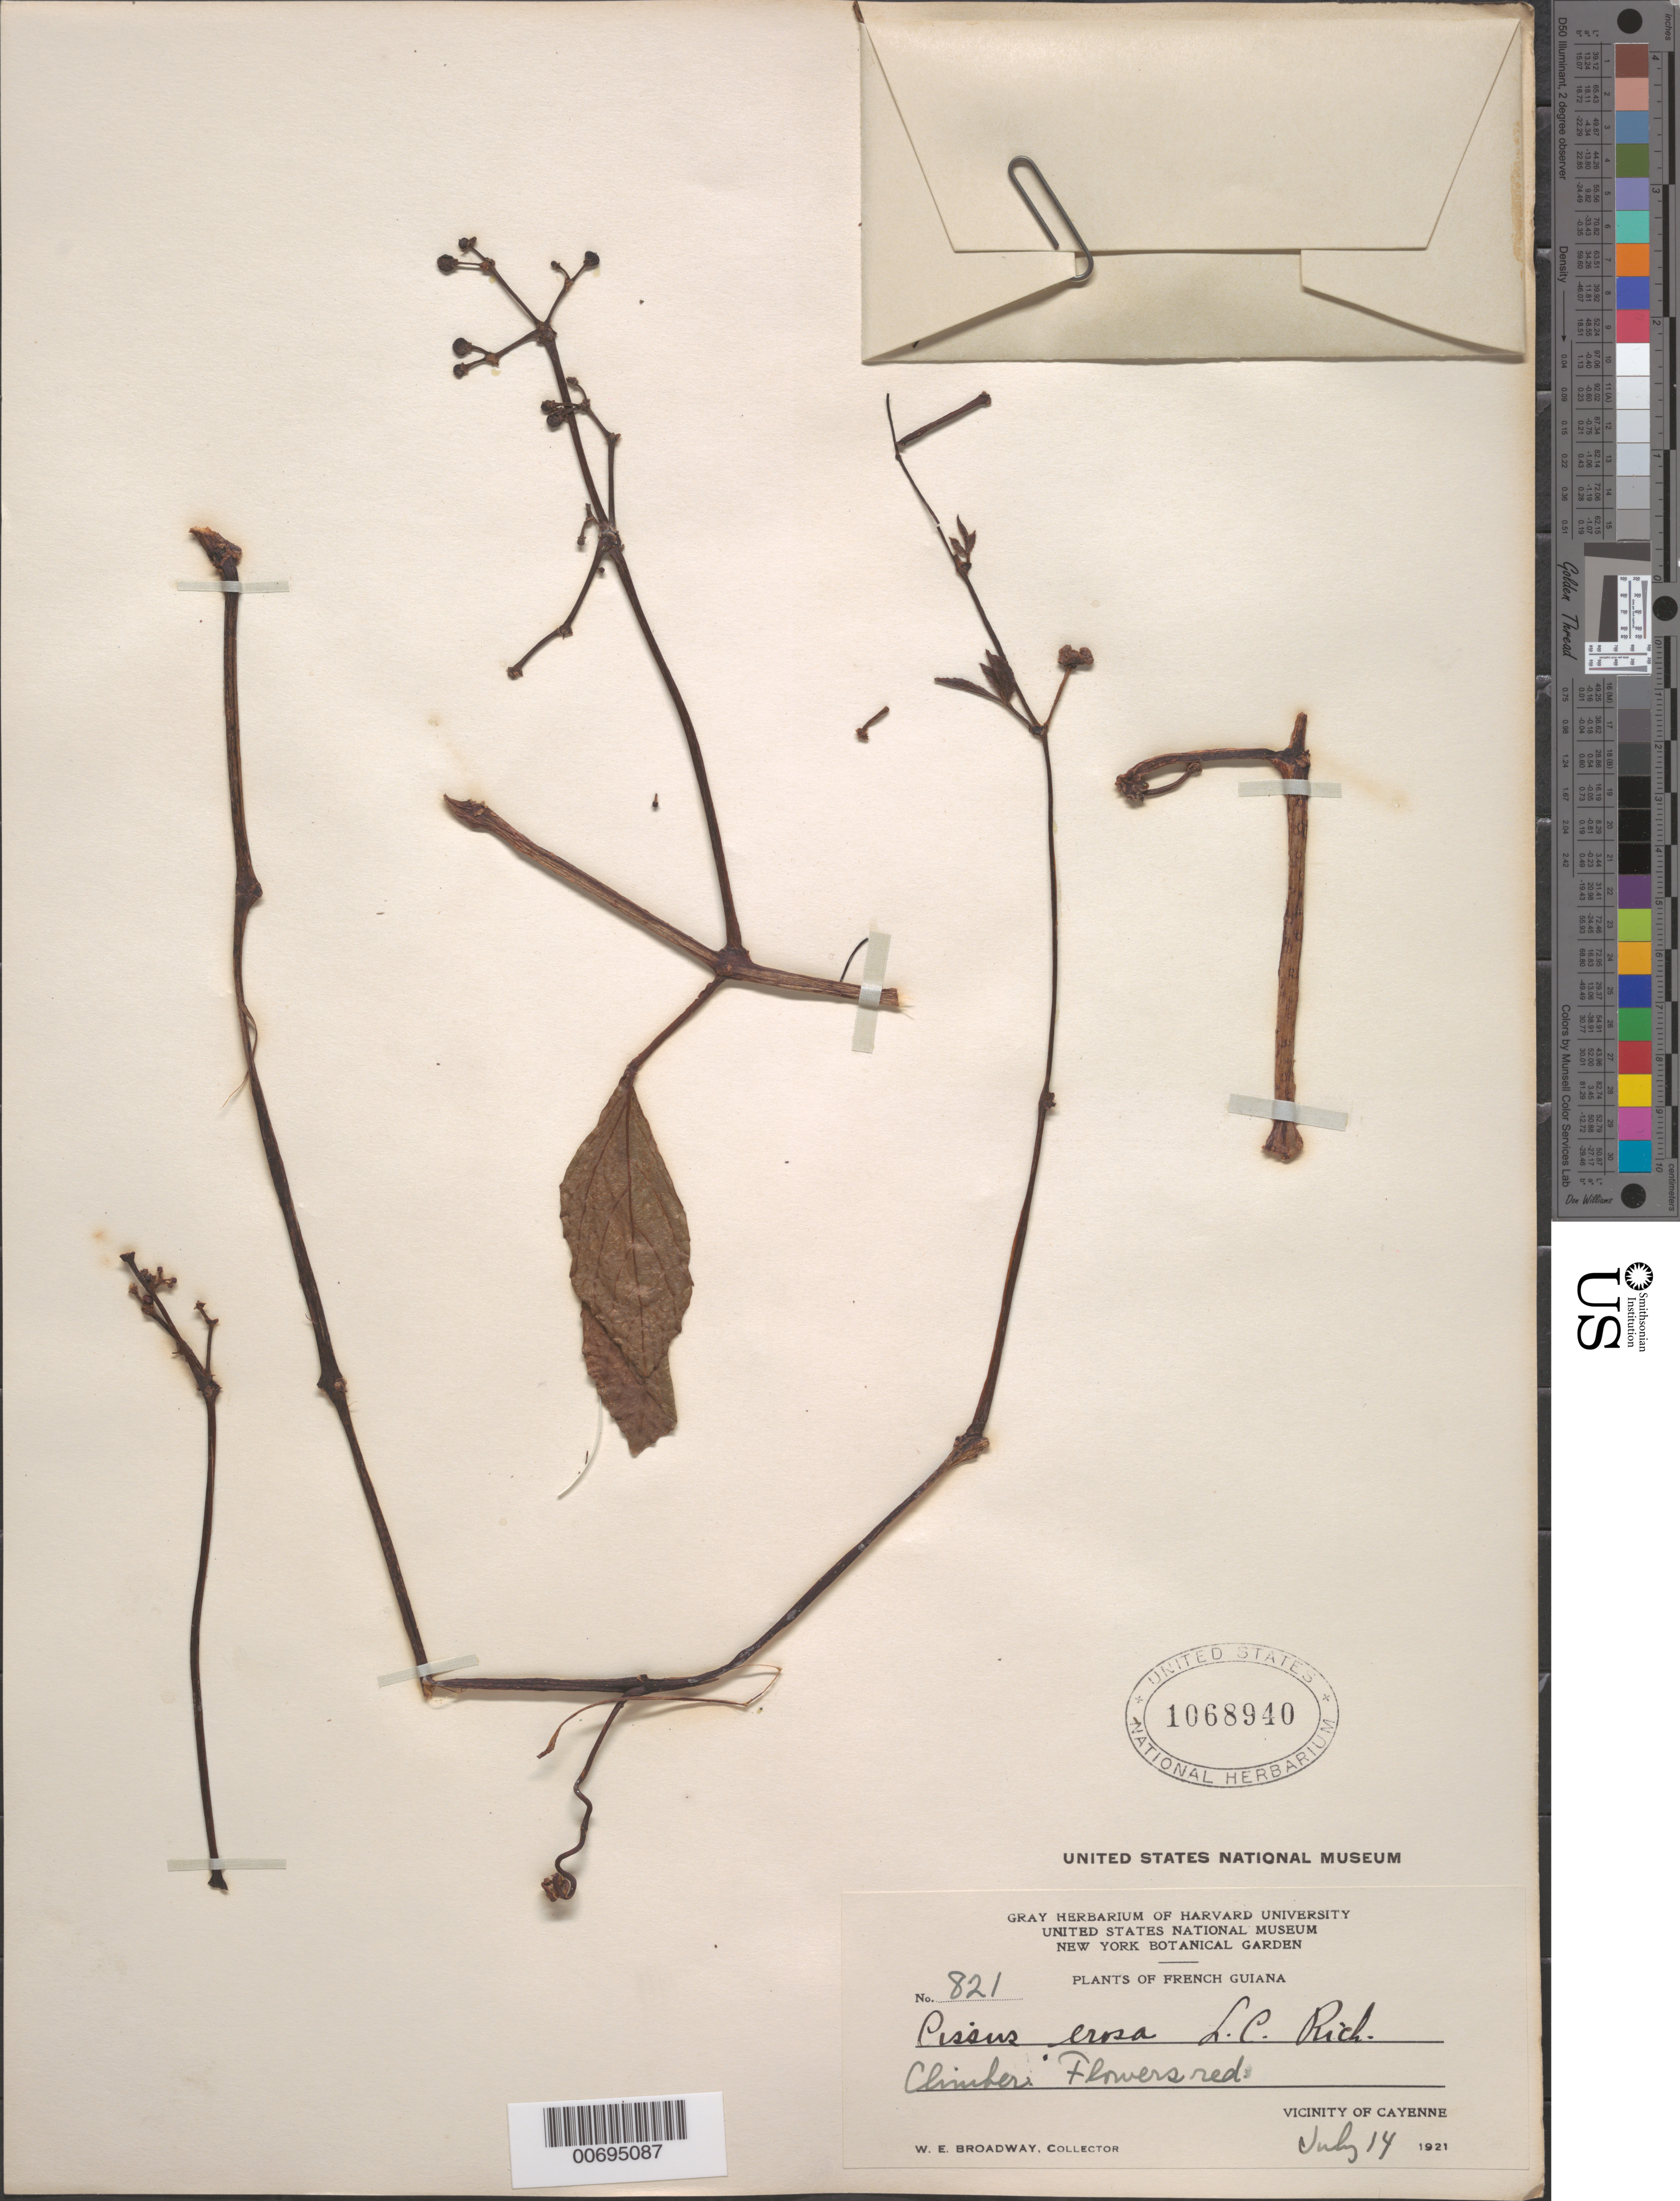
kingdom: Plantae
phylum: Tracheophyta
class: Magnoliopsida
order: Vitales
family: Vitaceae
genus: Cissus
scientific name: Cissus erosa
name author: Rich.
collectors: W. E. Broadway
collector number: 821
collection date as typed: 14-Jul-21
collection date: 1921-07-14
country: French Guiana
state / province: Cayenne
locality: Cayenne, vic.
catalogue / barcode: US 1068940